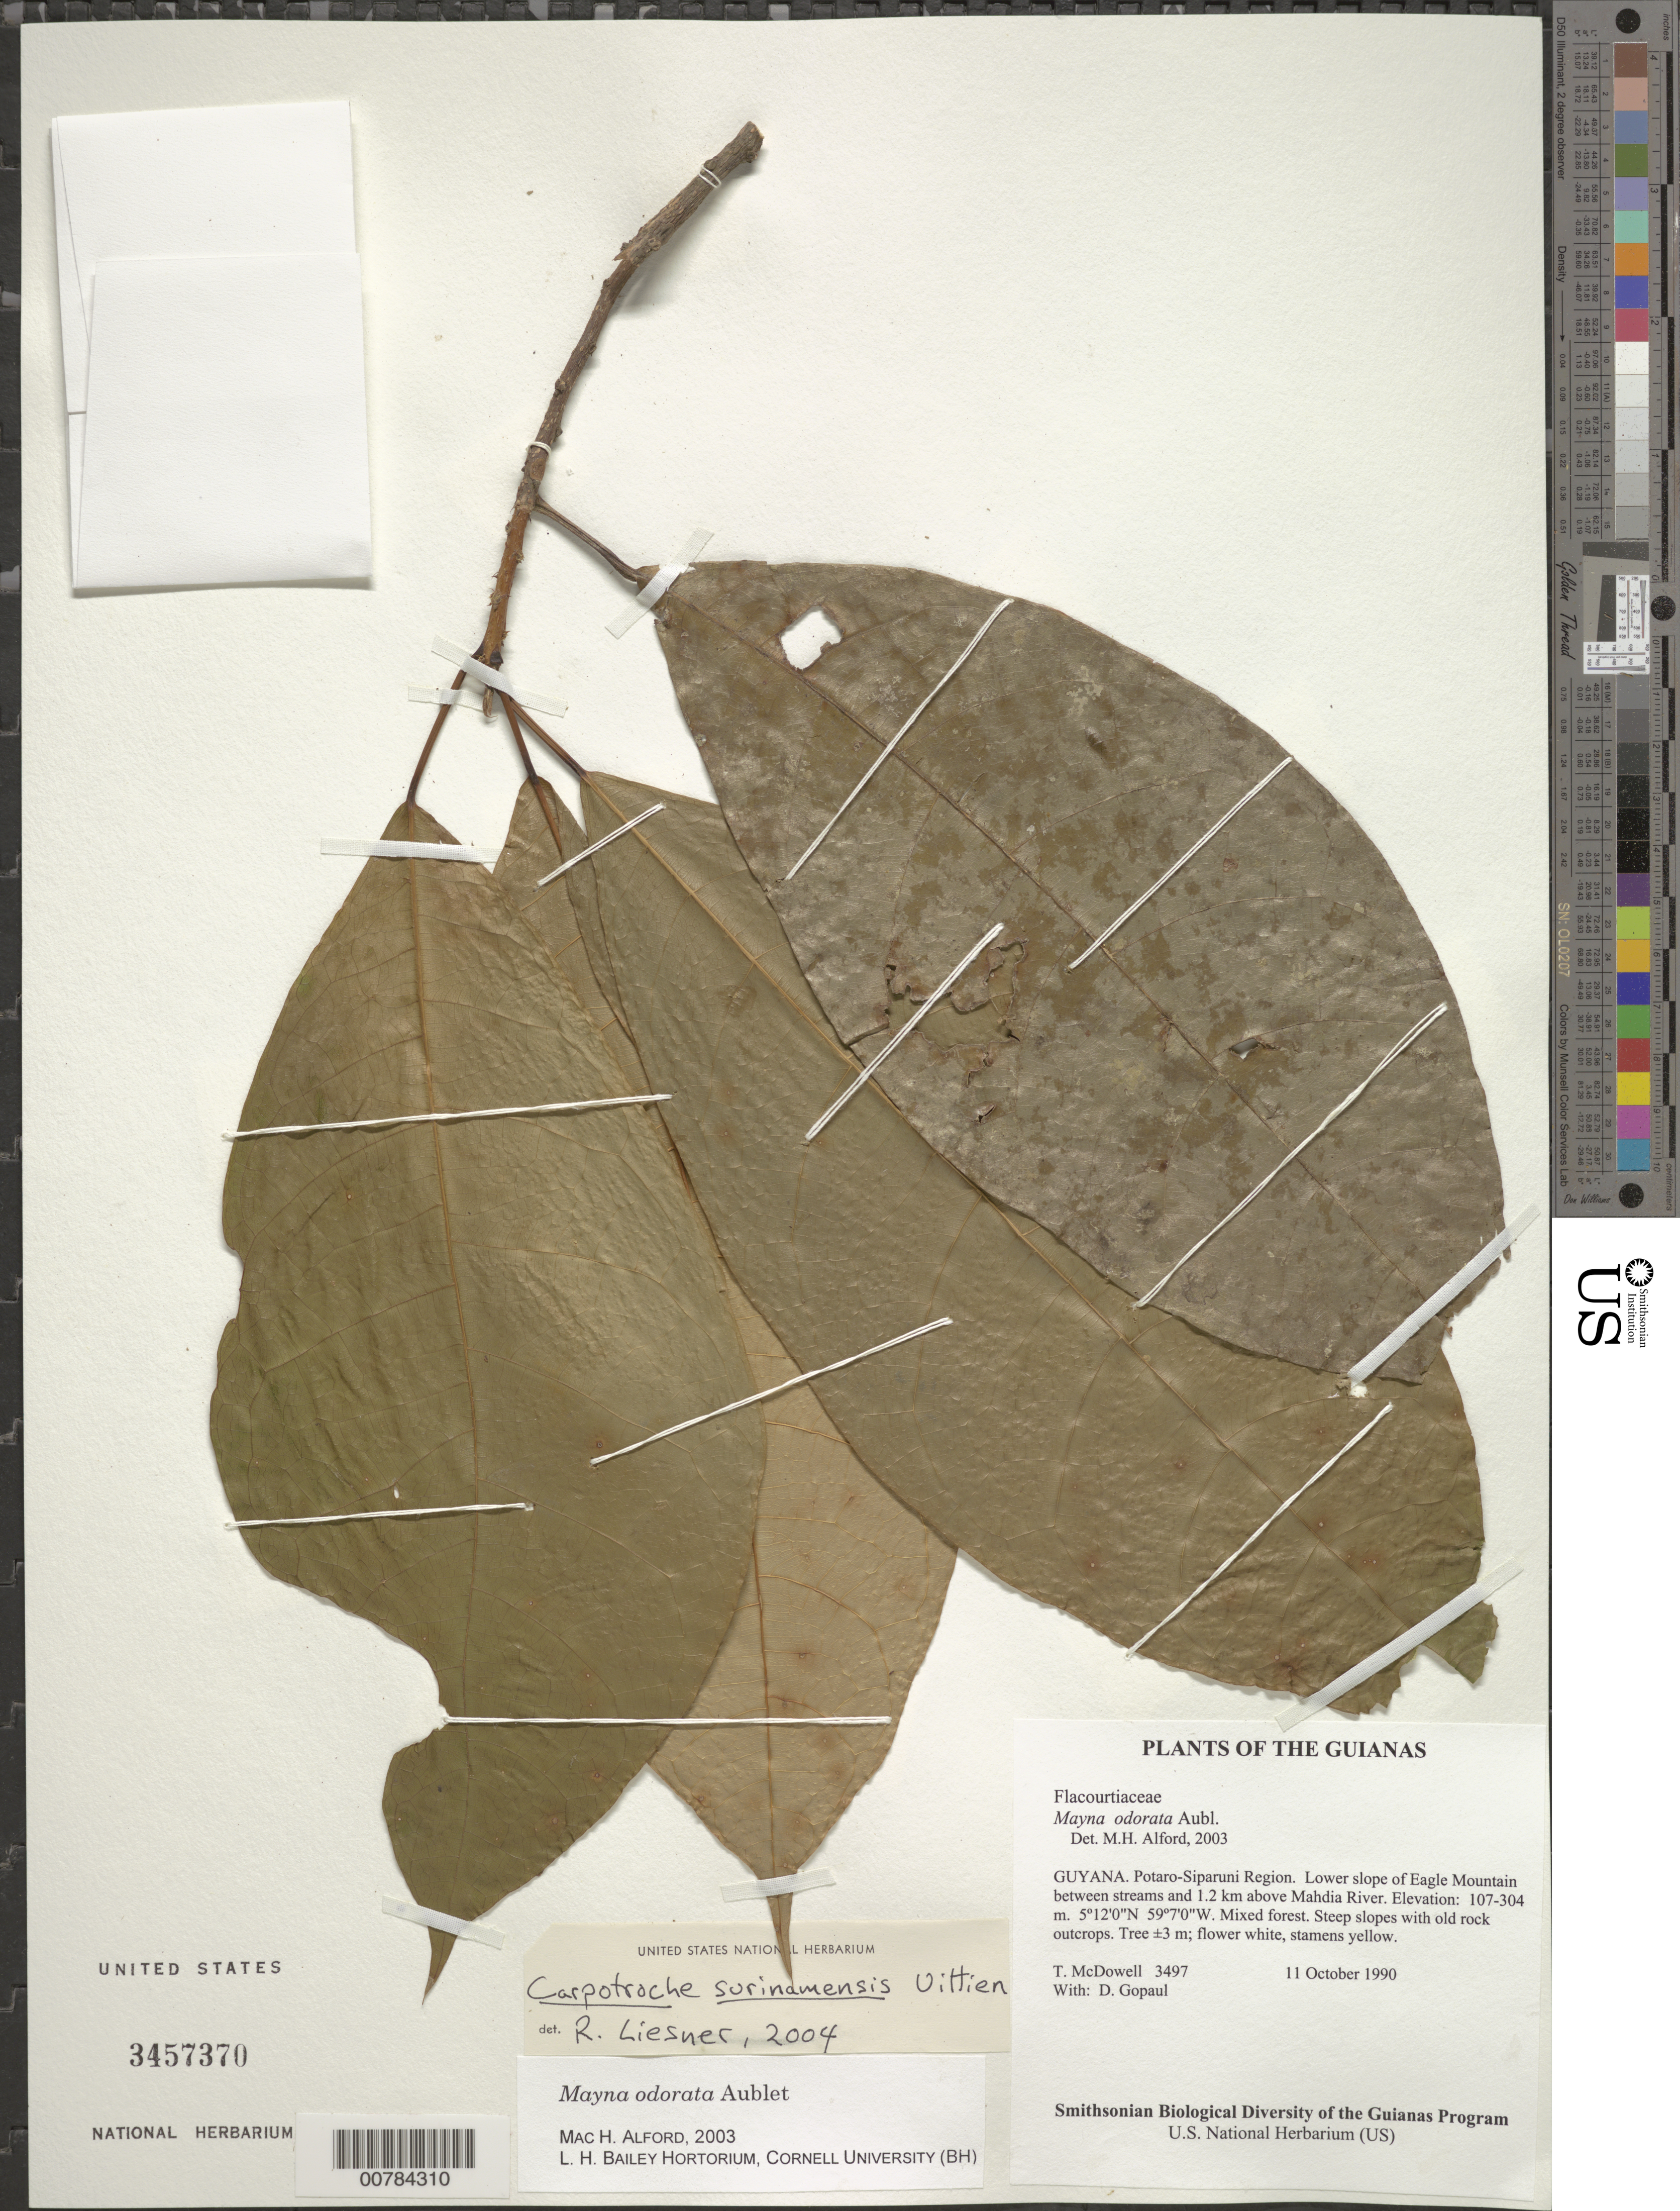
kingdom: Plantae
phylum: Tracheophyta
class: Magnoliopsida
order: Malpighiales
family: Achariaceae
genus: Carpotroche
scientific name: Carpotroche surinamensis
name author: Uittien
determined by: Liesner, R. L.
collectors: T. McDowell & D. Gopaul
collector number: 3497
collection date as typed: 11 October 1990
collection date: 1990-10-11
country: Guyana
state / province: Potaro-Siparuni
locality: Lower slope of Eagle Mountain between streams and 1.2 km above Mahdia River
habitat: Mixed forest. Steep slopes with old rock outcrops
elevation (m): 107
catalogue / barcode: US 3457370